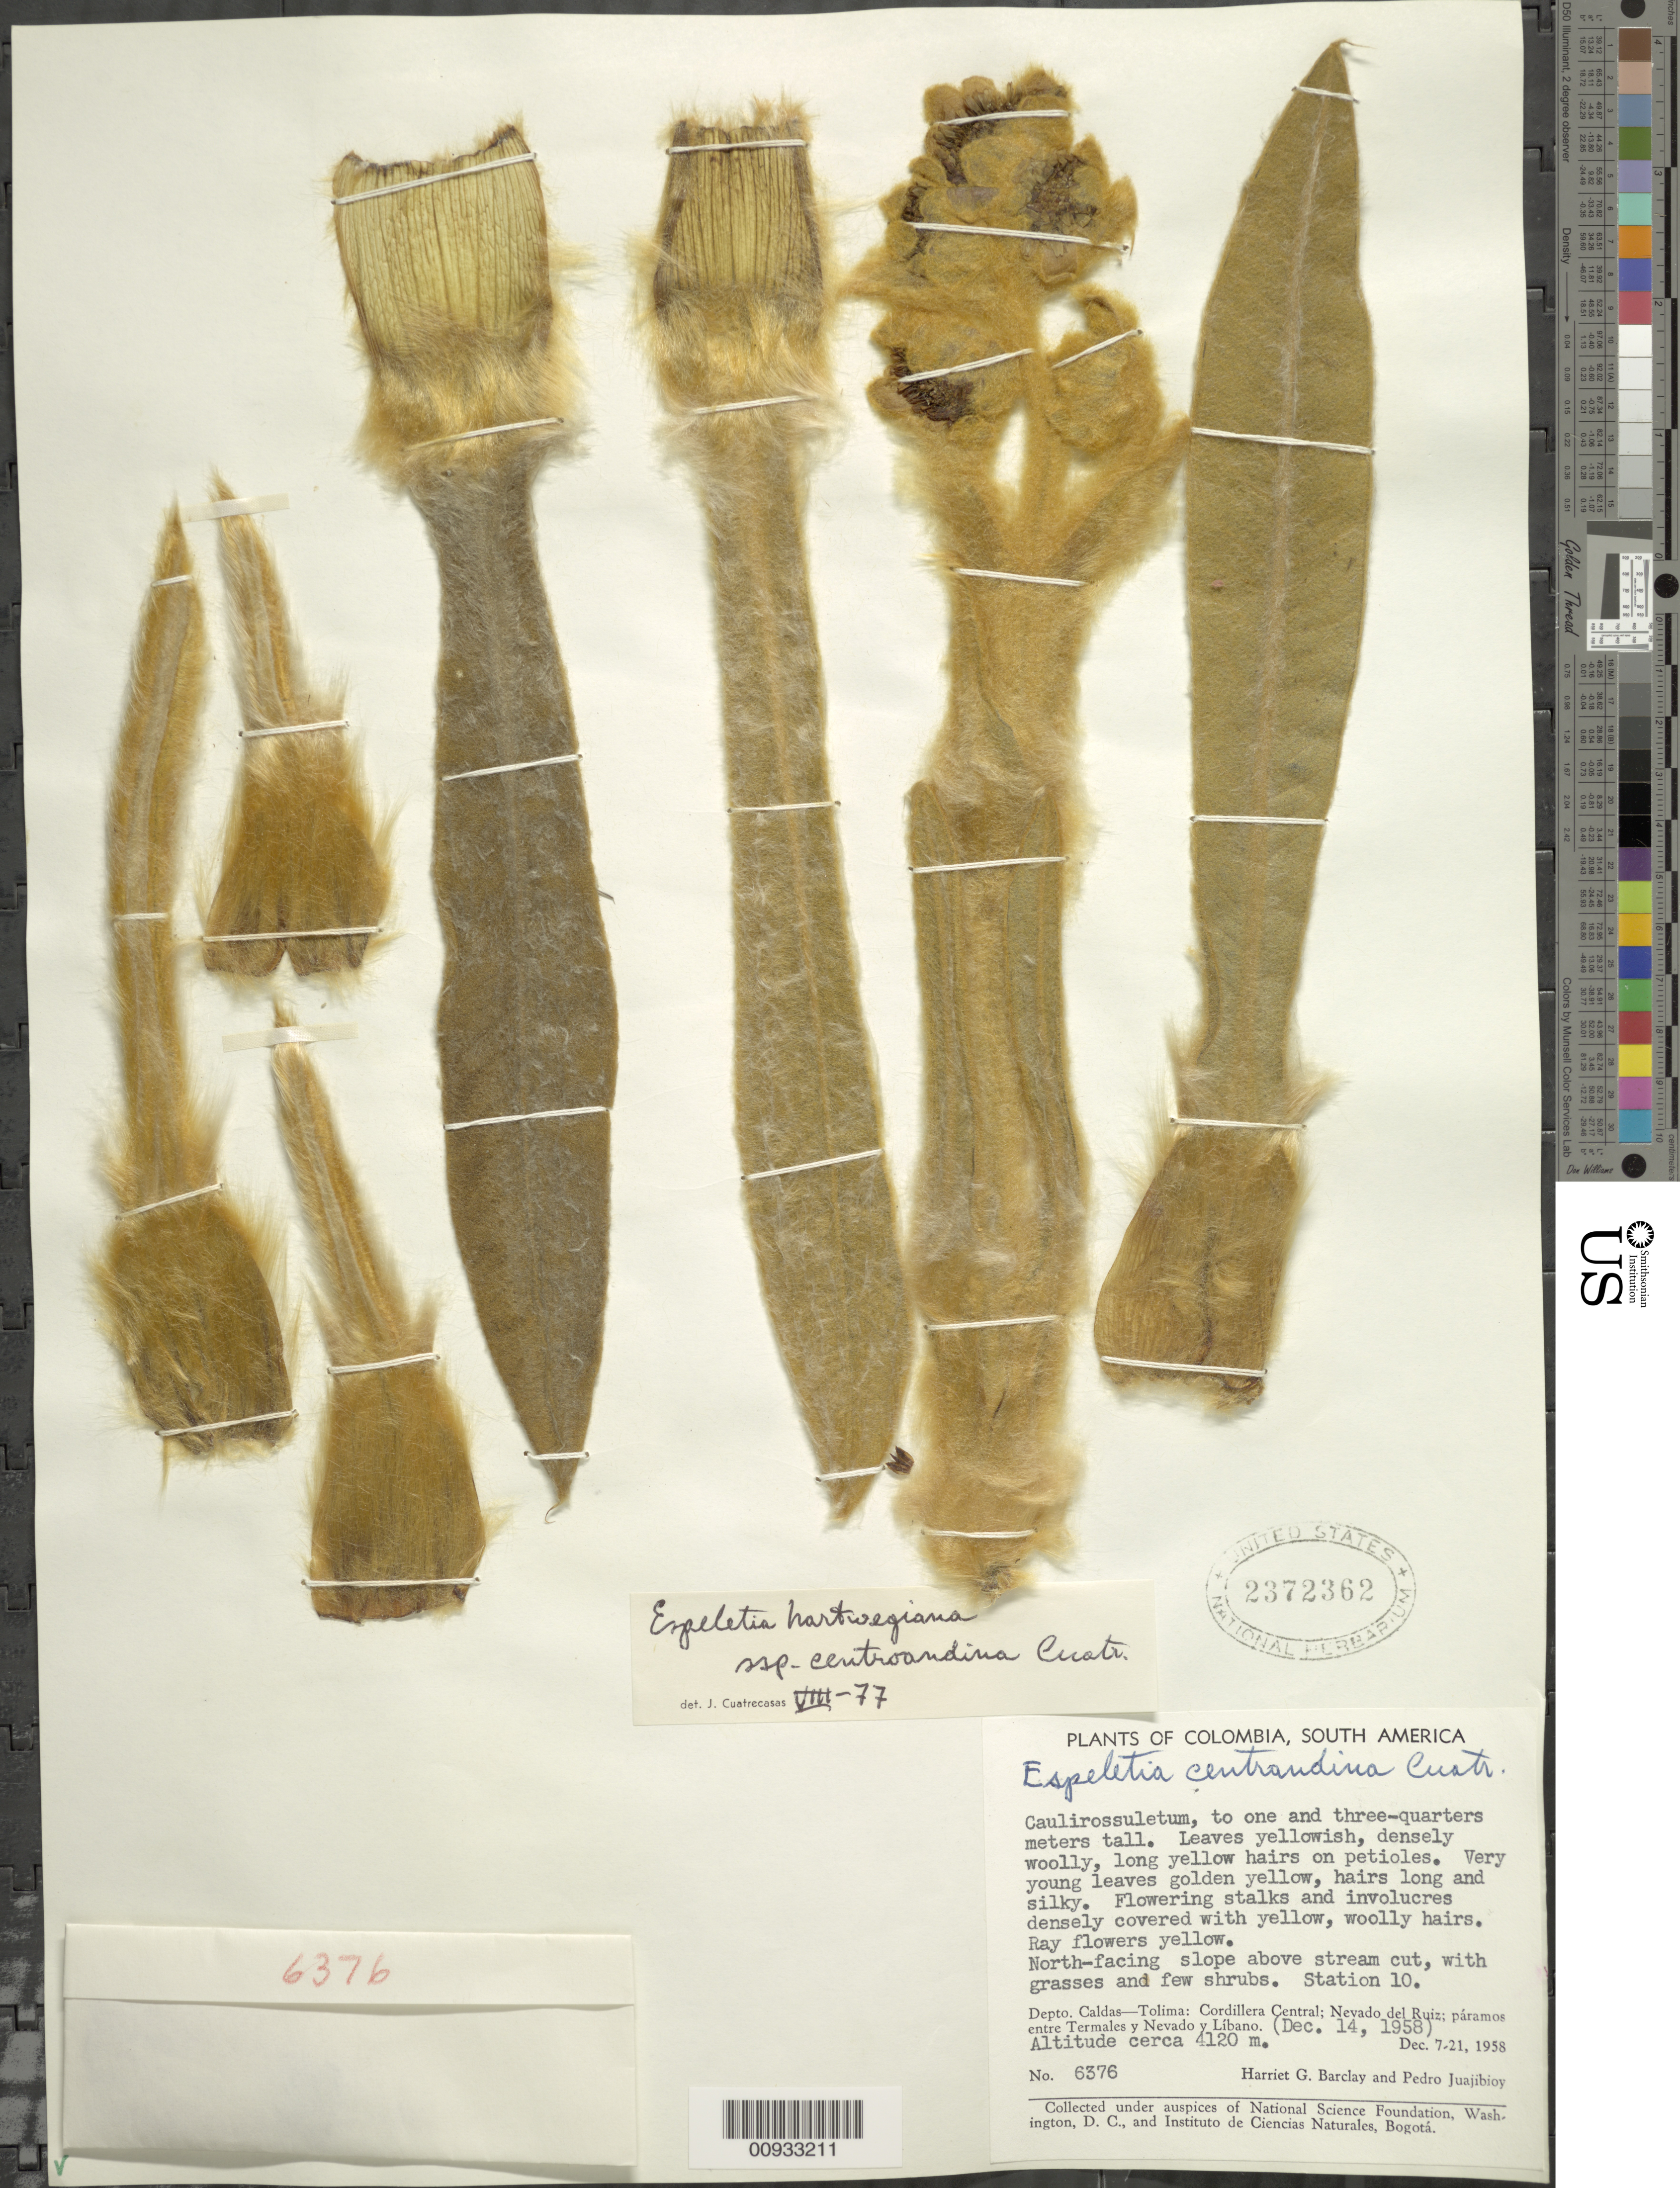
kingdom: Plantae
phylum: Tracheophyta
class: Magnoliopsida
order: Asterales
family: Asteraceae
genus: Espeletia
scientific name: Espeletia hartwegiana subsp. centroandina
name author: Cuatrec.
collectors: H. G. Barclay & P. Juajibioy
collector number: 6376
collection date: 1958-12-14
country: Colombia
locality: North-facing slope above stream cut, Dept. Caldas-Tolima: Cordillera Central; Nevado del Ruiz; paramos entre Termales y Nevado y Libano.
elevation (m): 4120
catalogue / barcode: US 2372362